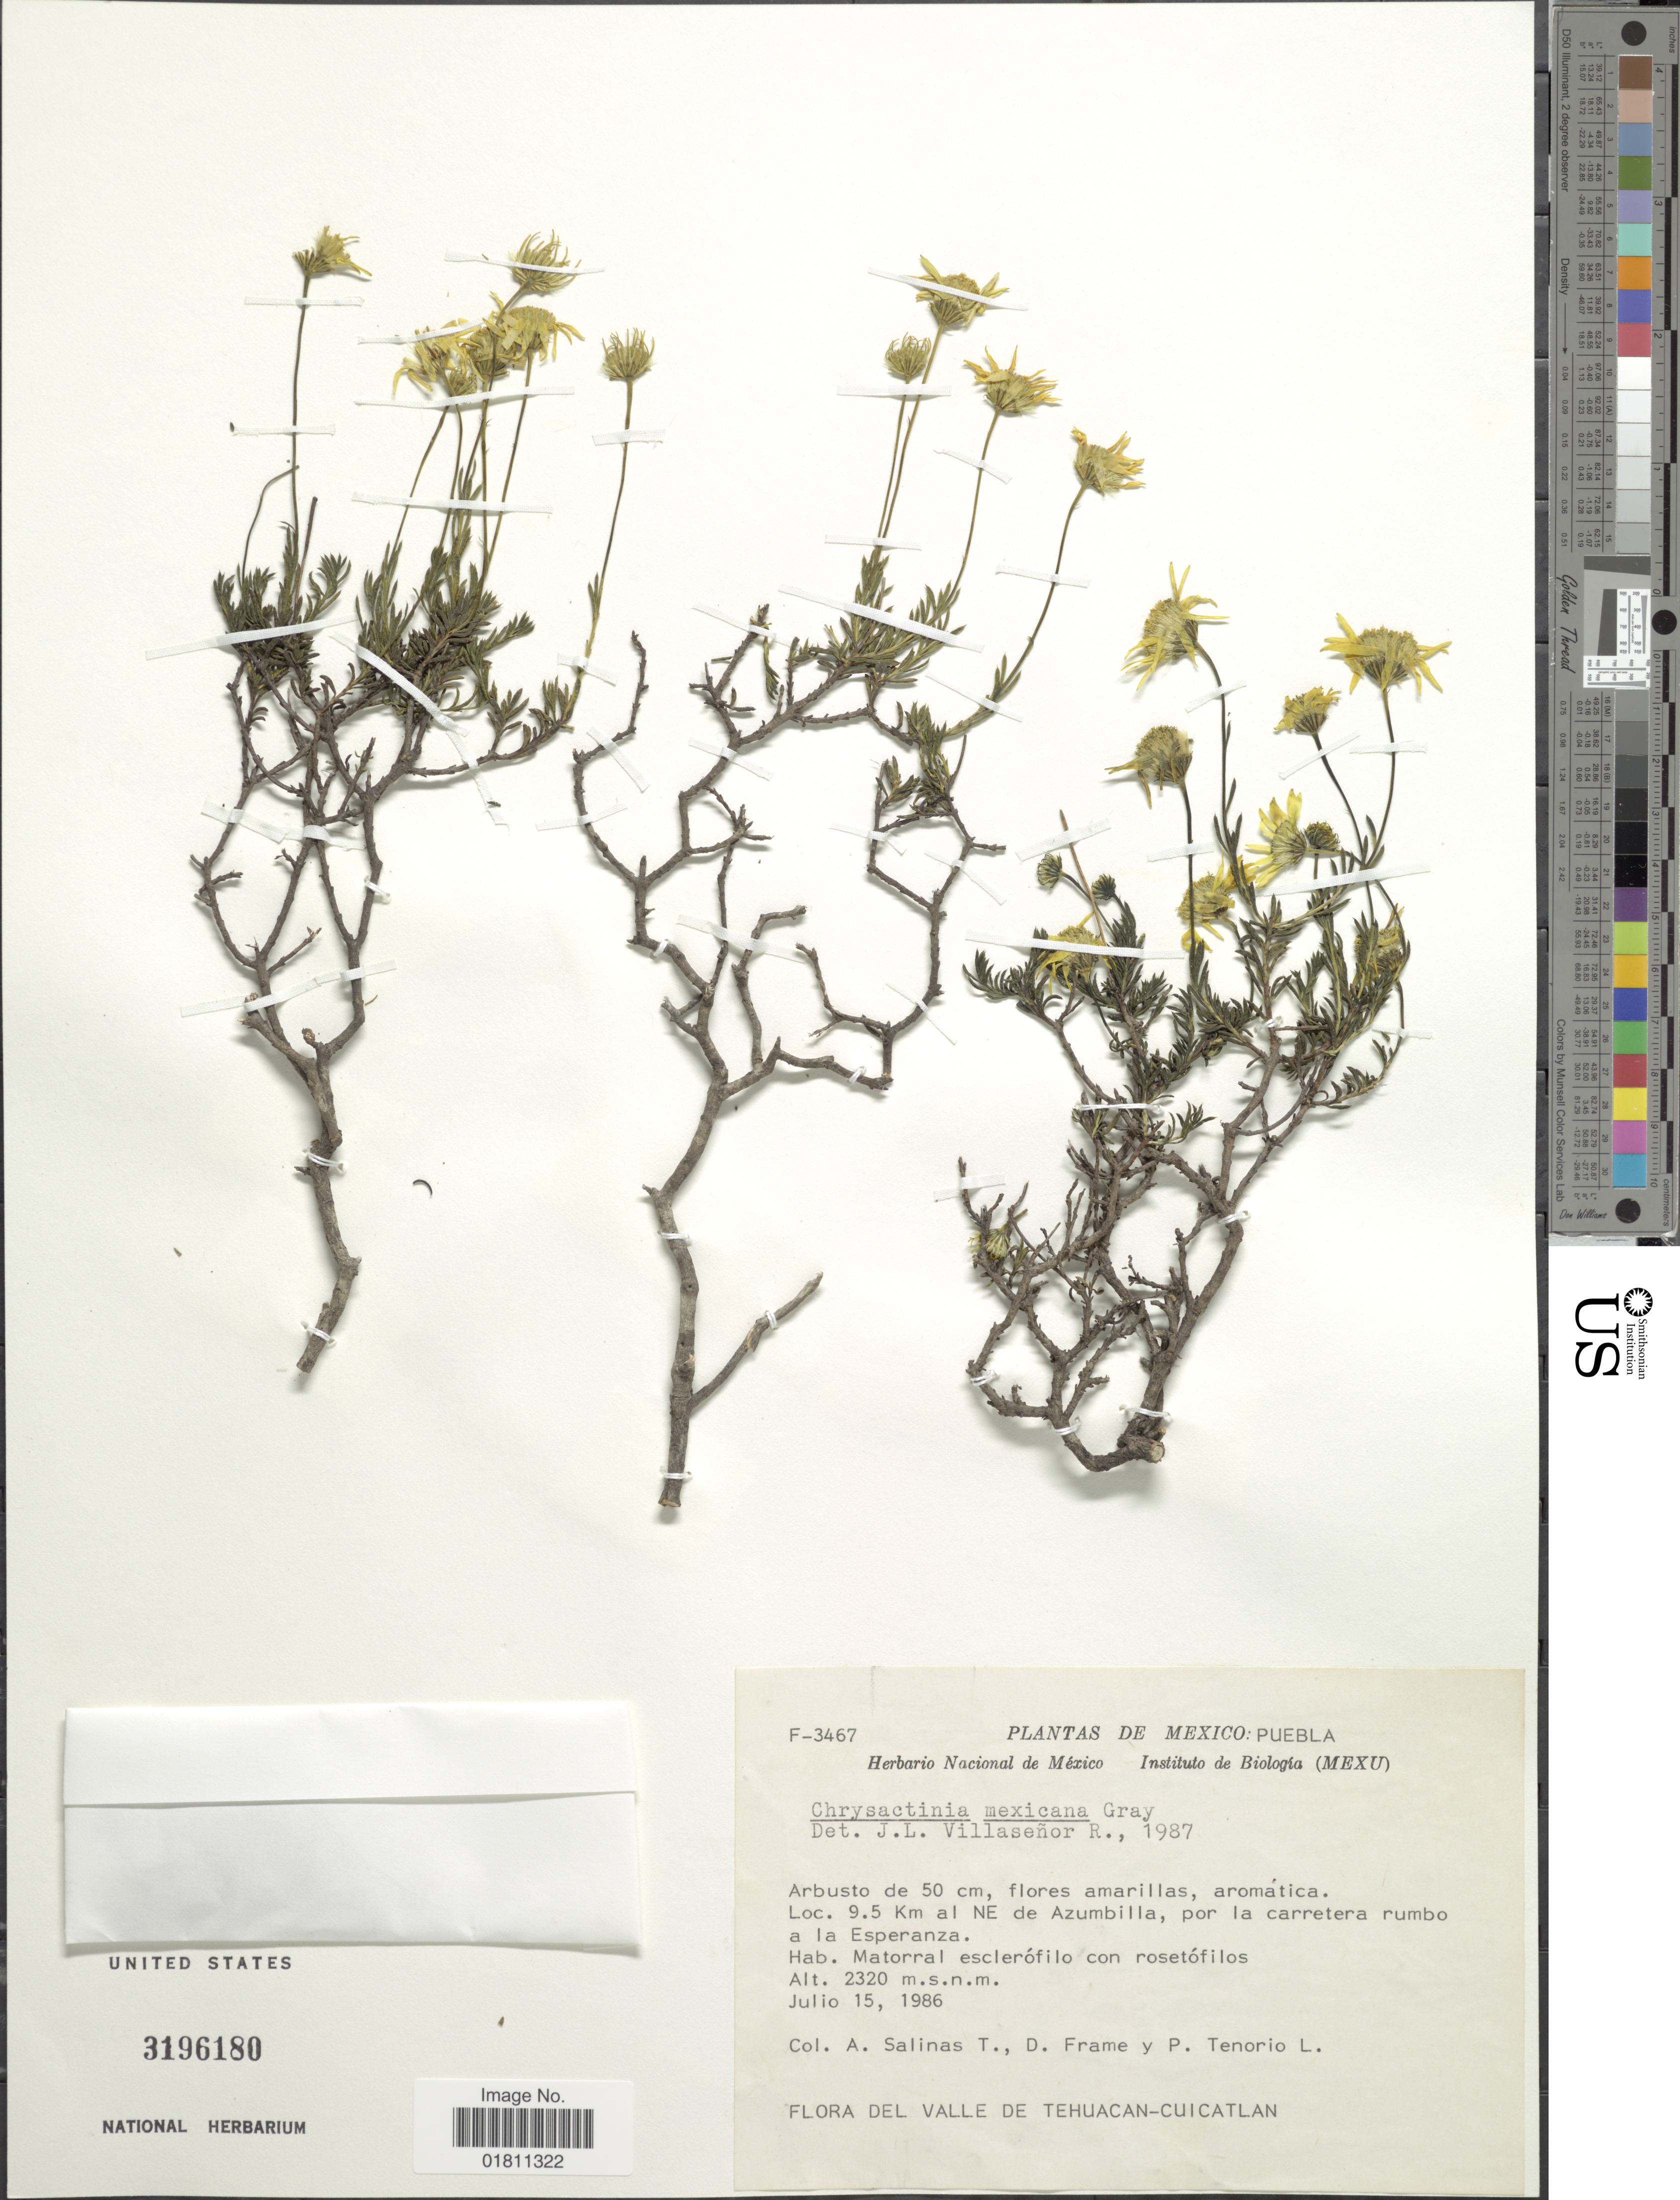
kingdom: Plantae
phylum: Tracheophyta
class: Magnoliopsida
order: Asterales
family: Asteraceae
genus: Chrysactinia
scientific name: Chrysactinia mexicana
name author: A. Gray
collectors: A. Salinas T., D. Frame & P. Tenorio L.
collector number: F-3467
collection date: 1986-07-15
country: Mexico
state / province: Puebla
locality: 9.5 km al NE de Azumbilla, por la carretera rumbo a la Esperanza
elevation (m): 2320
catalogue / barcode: US 3196180